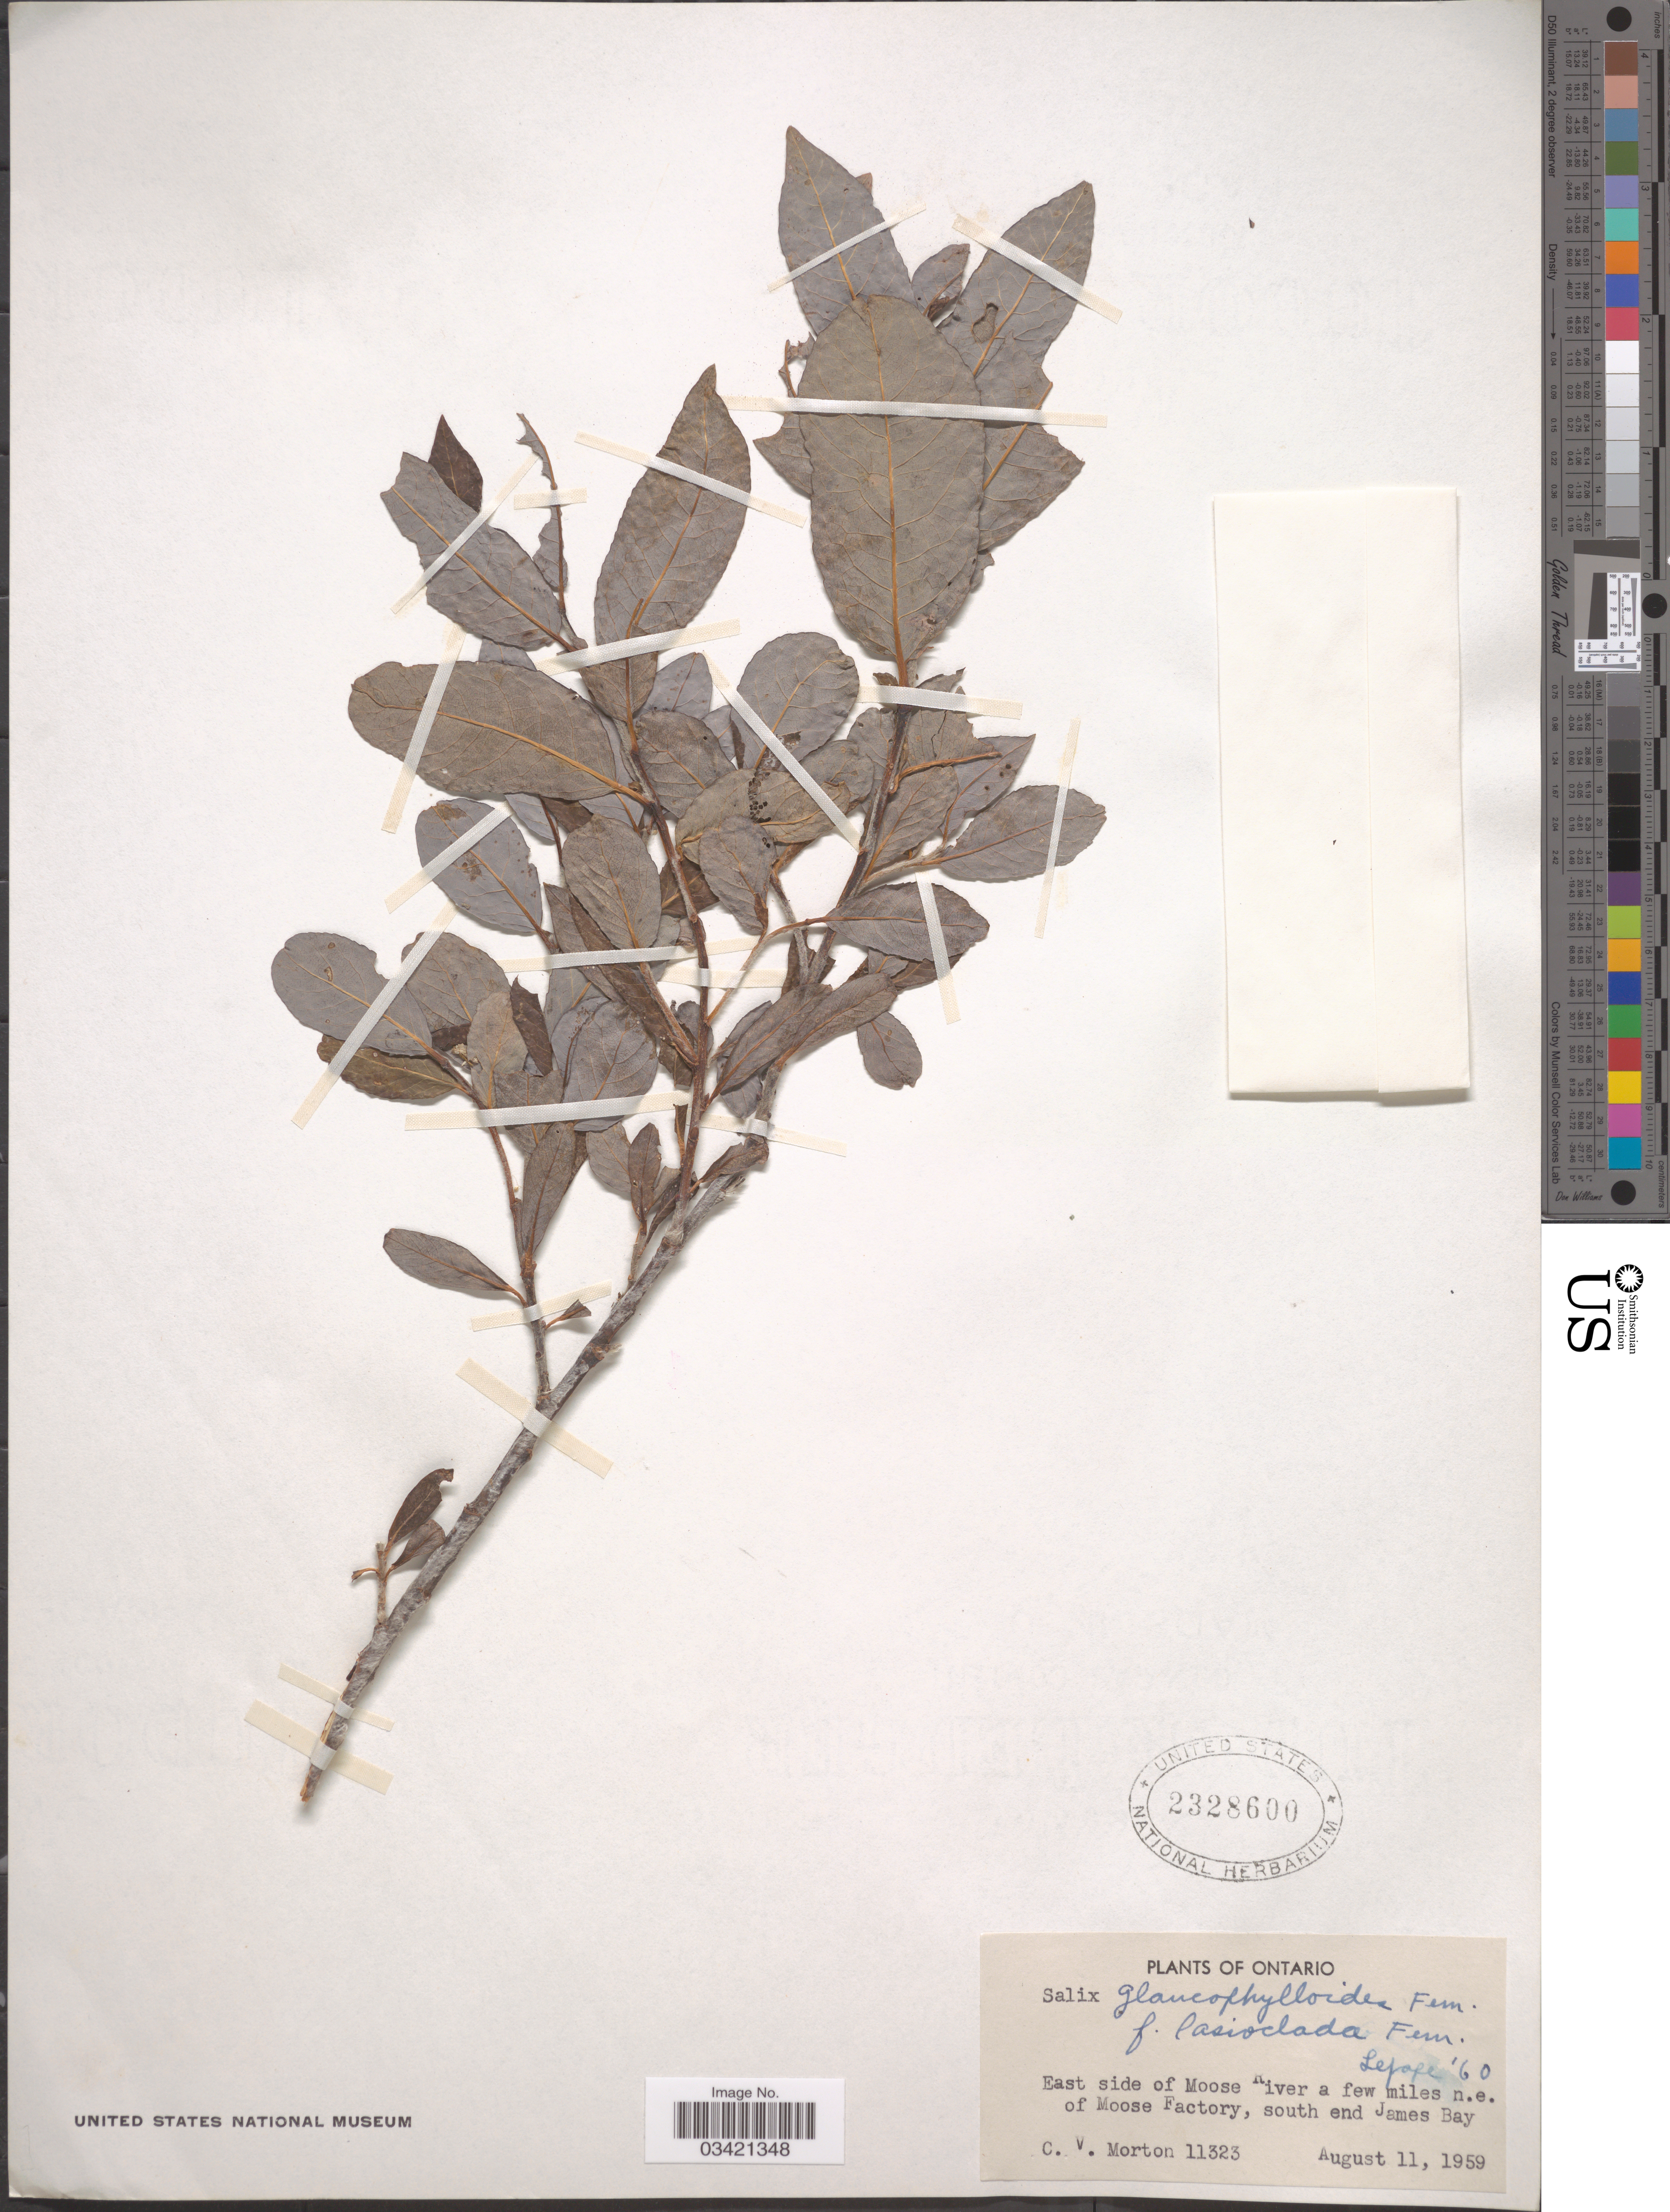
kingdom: Plantae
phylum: Tracheophyta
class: Magnoliopsida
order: Malpighiales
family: Salicaceae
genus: Salix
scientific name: Salix glaucophylla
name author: Andersson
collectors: C. V. Morton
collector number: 11323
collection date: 1959-08-11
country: Canada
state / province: Ontario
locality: East side of Moose River a few miles n.e. of Moose Factory, south end James Bay.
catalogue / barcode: US 2328600